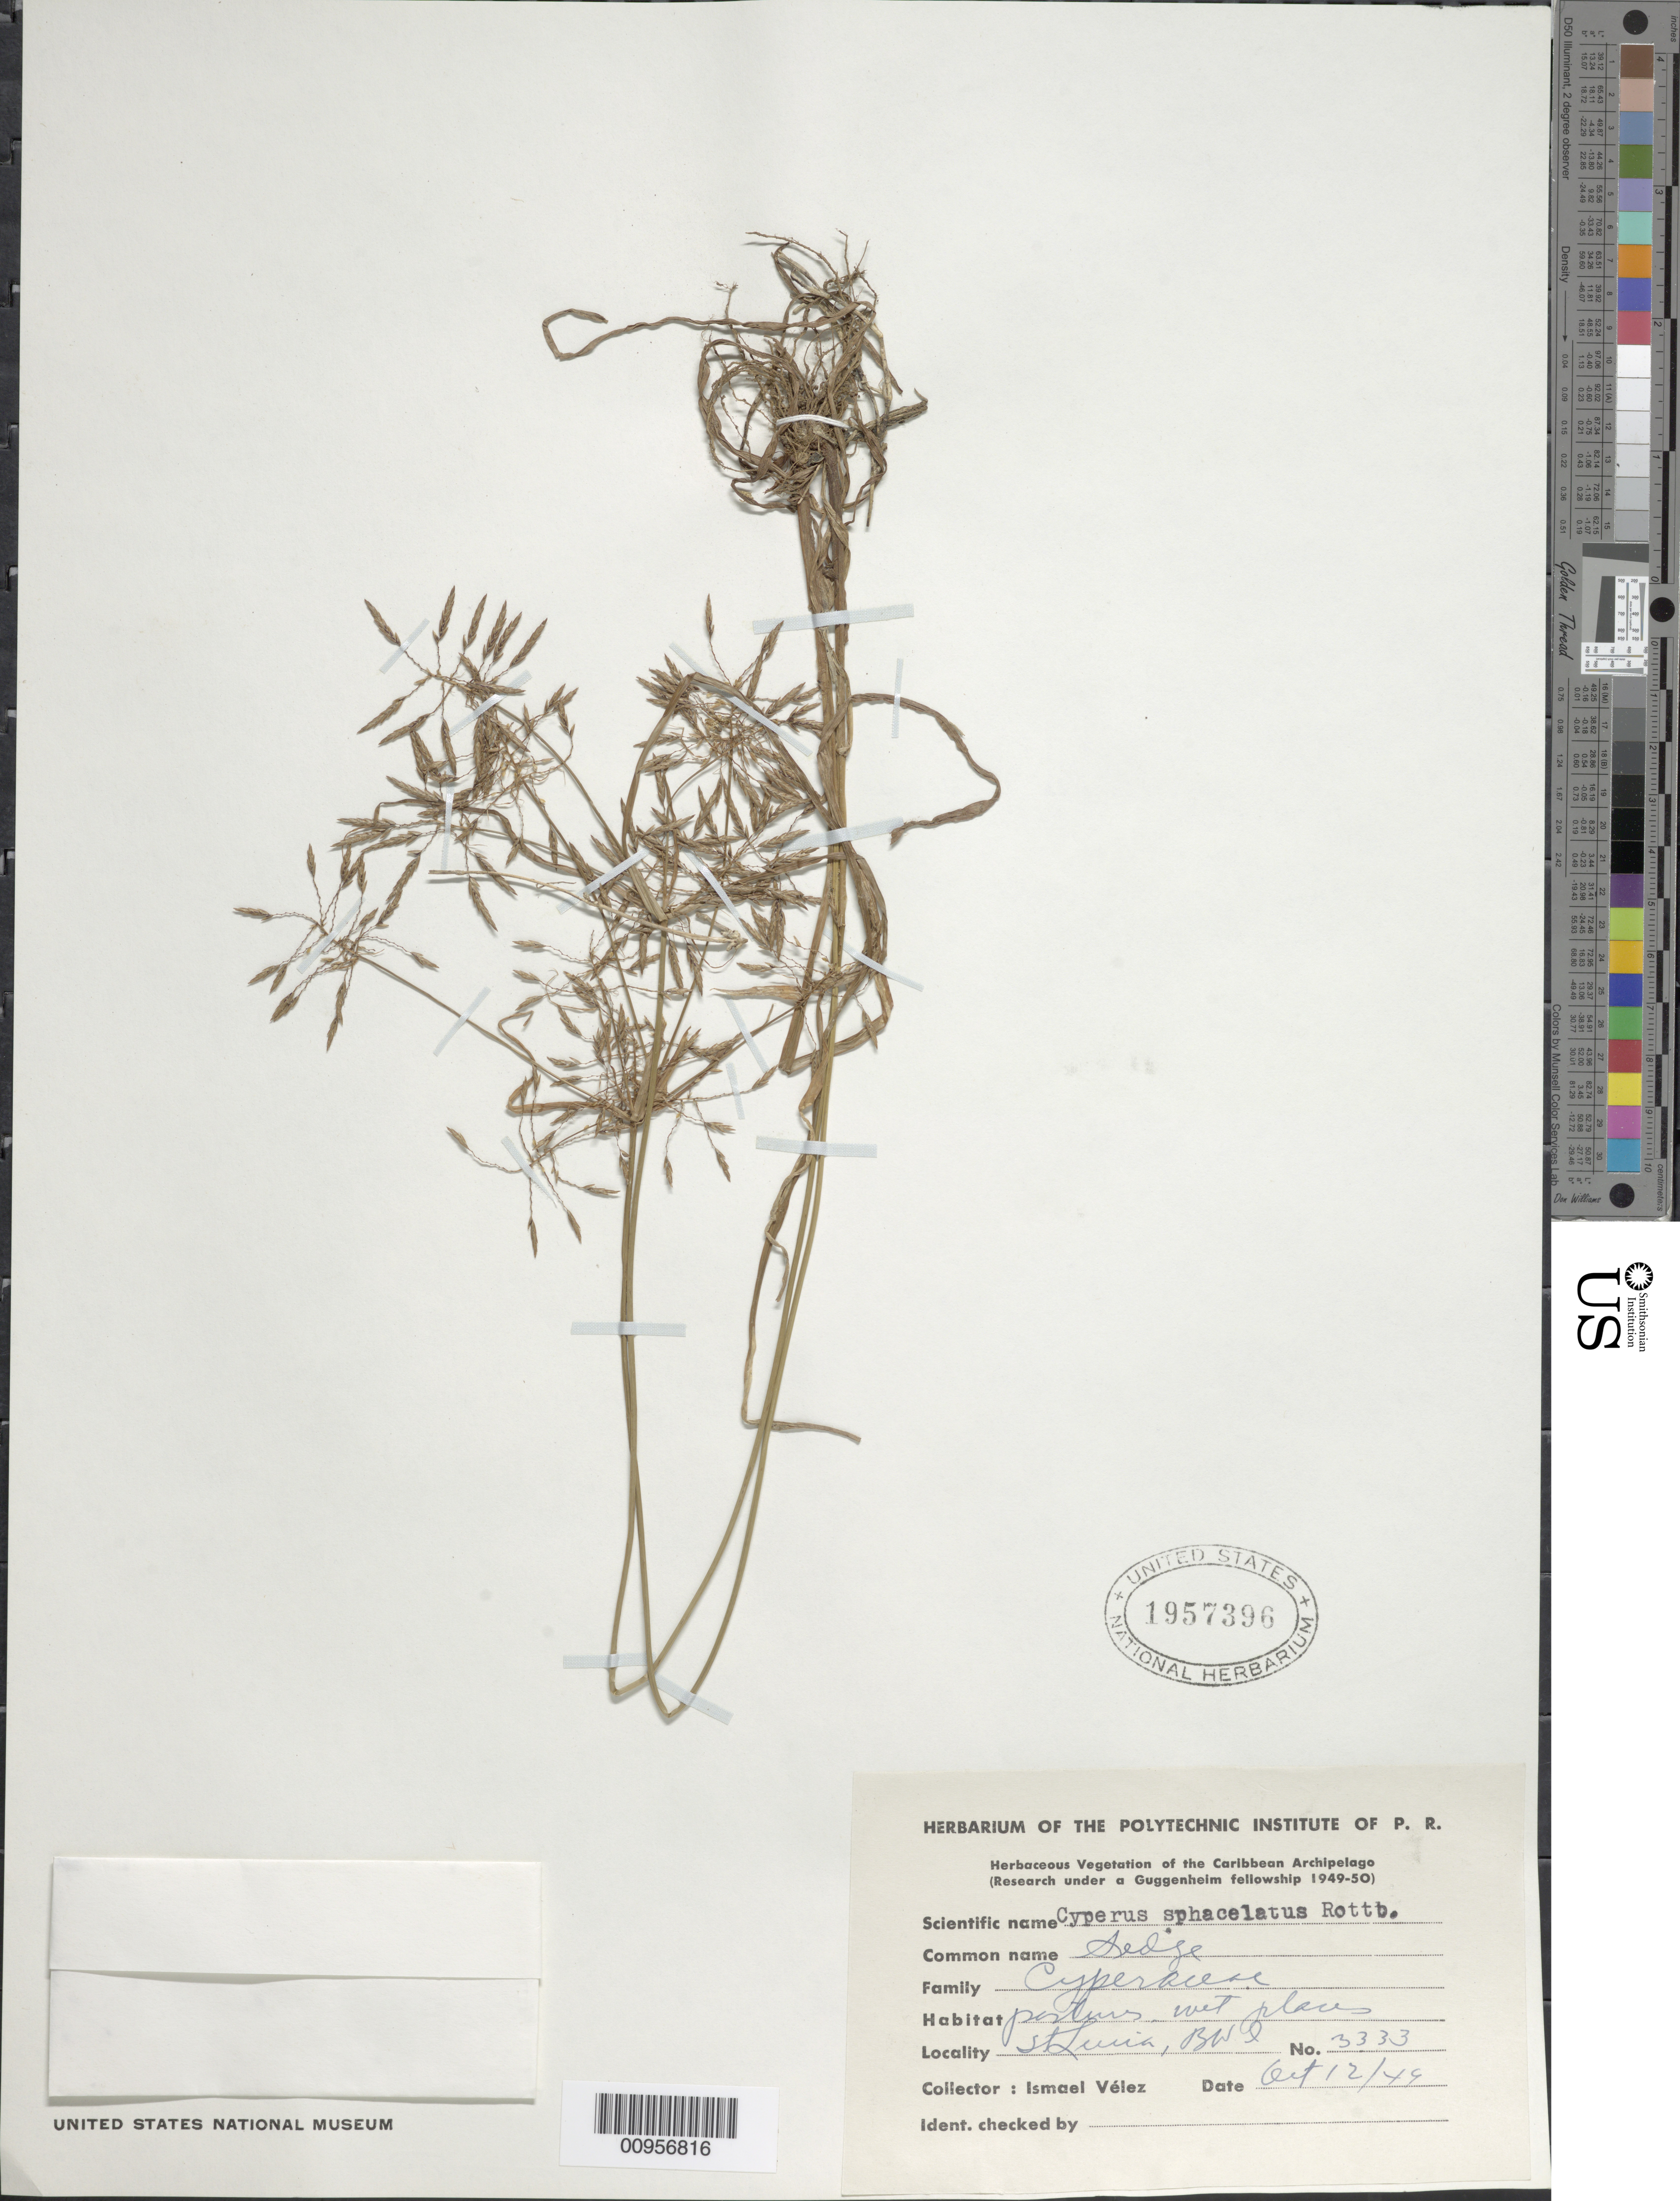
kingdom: Plantae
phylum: Tracheophyta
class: Liliopsida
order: Poales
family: Cyperaceae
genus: Cyperus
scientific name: Cyperus sphacelatus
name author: Rottb.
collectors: I. Velez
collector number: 3333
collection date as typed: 12 Oct 1949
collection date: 1949-10-12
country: St. Lucia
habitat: Pastures, wet places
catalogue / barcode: US 1957396